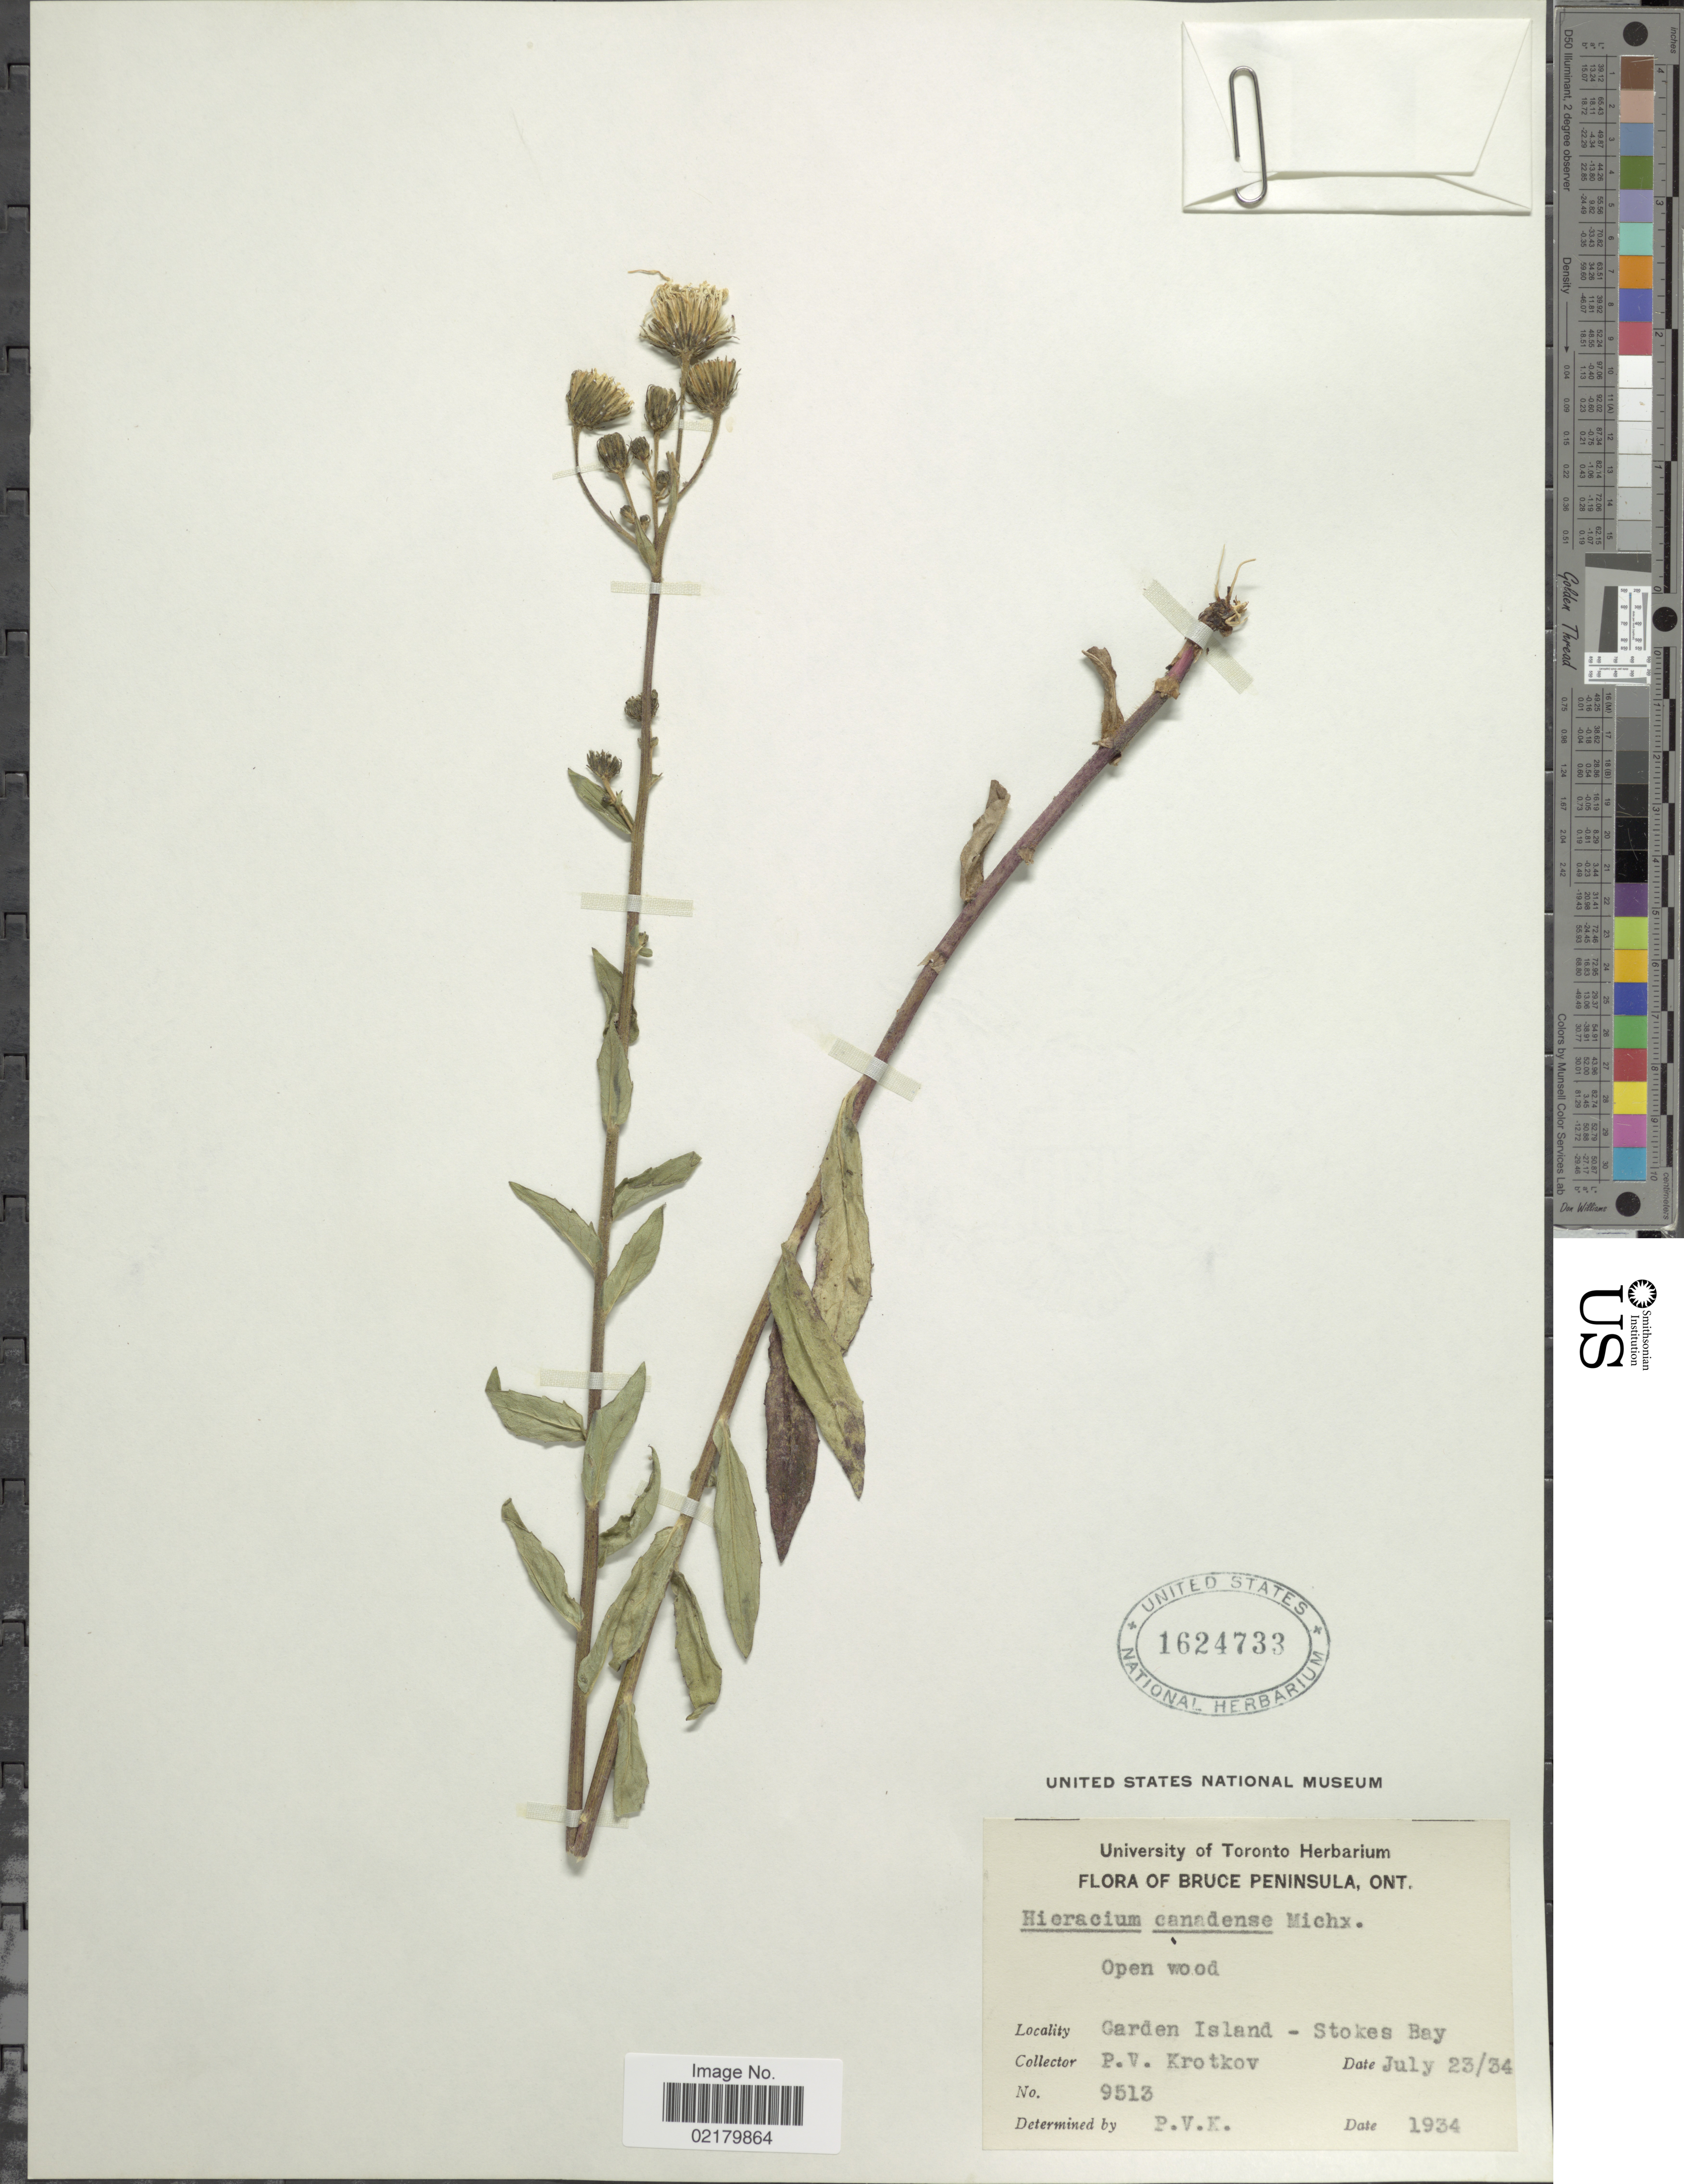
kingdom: Plantae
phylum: Tracheophyta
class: Magnoliopsida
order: Asterales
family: Asteraceae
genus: Hieracium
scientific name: Hieracium canadense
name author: Michx.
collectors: P. V. Krotkov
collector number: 9513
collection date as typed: Transcribed d/m/y: 23/7/34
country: Canada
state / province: Ontario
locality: Bruce Peninsula, Garden Island - Stokes Bay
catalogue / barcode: US 1624733